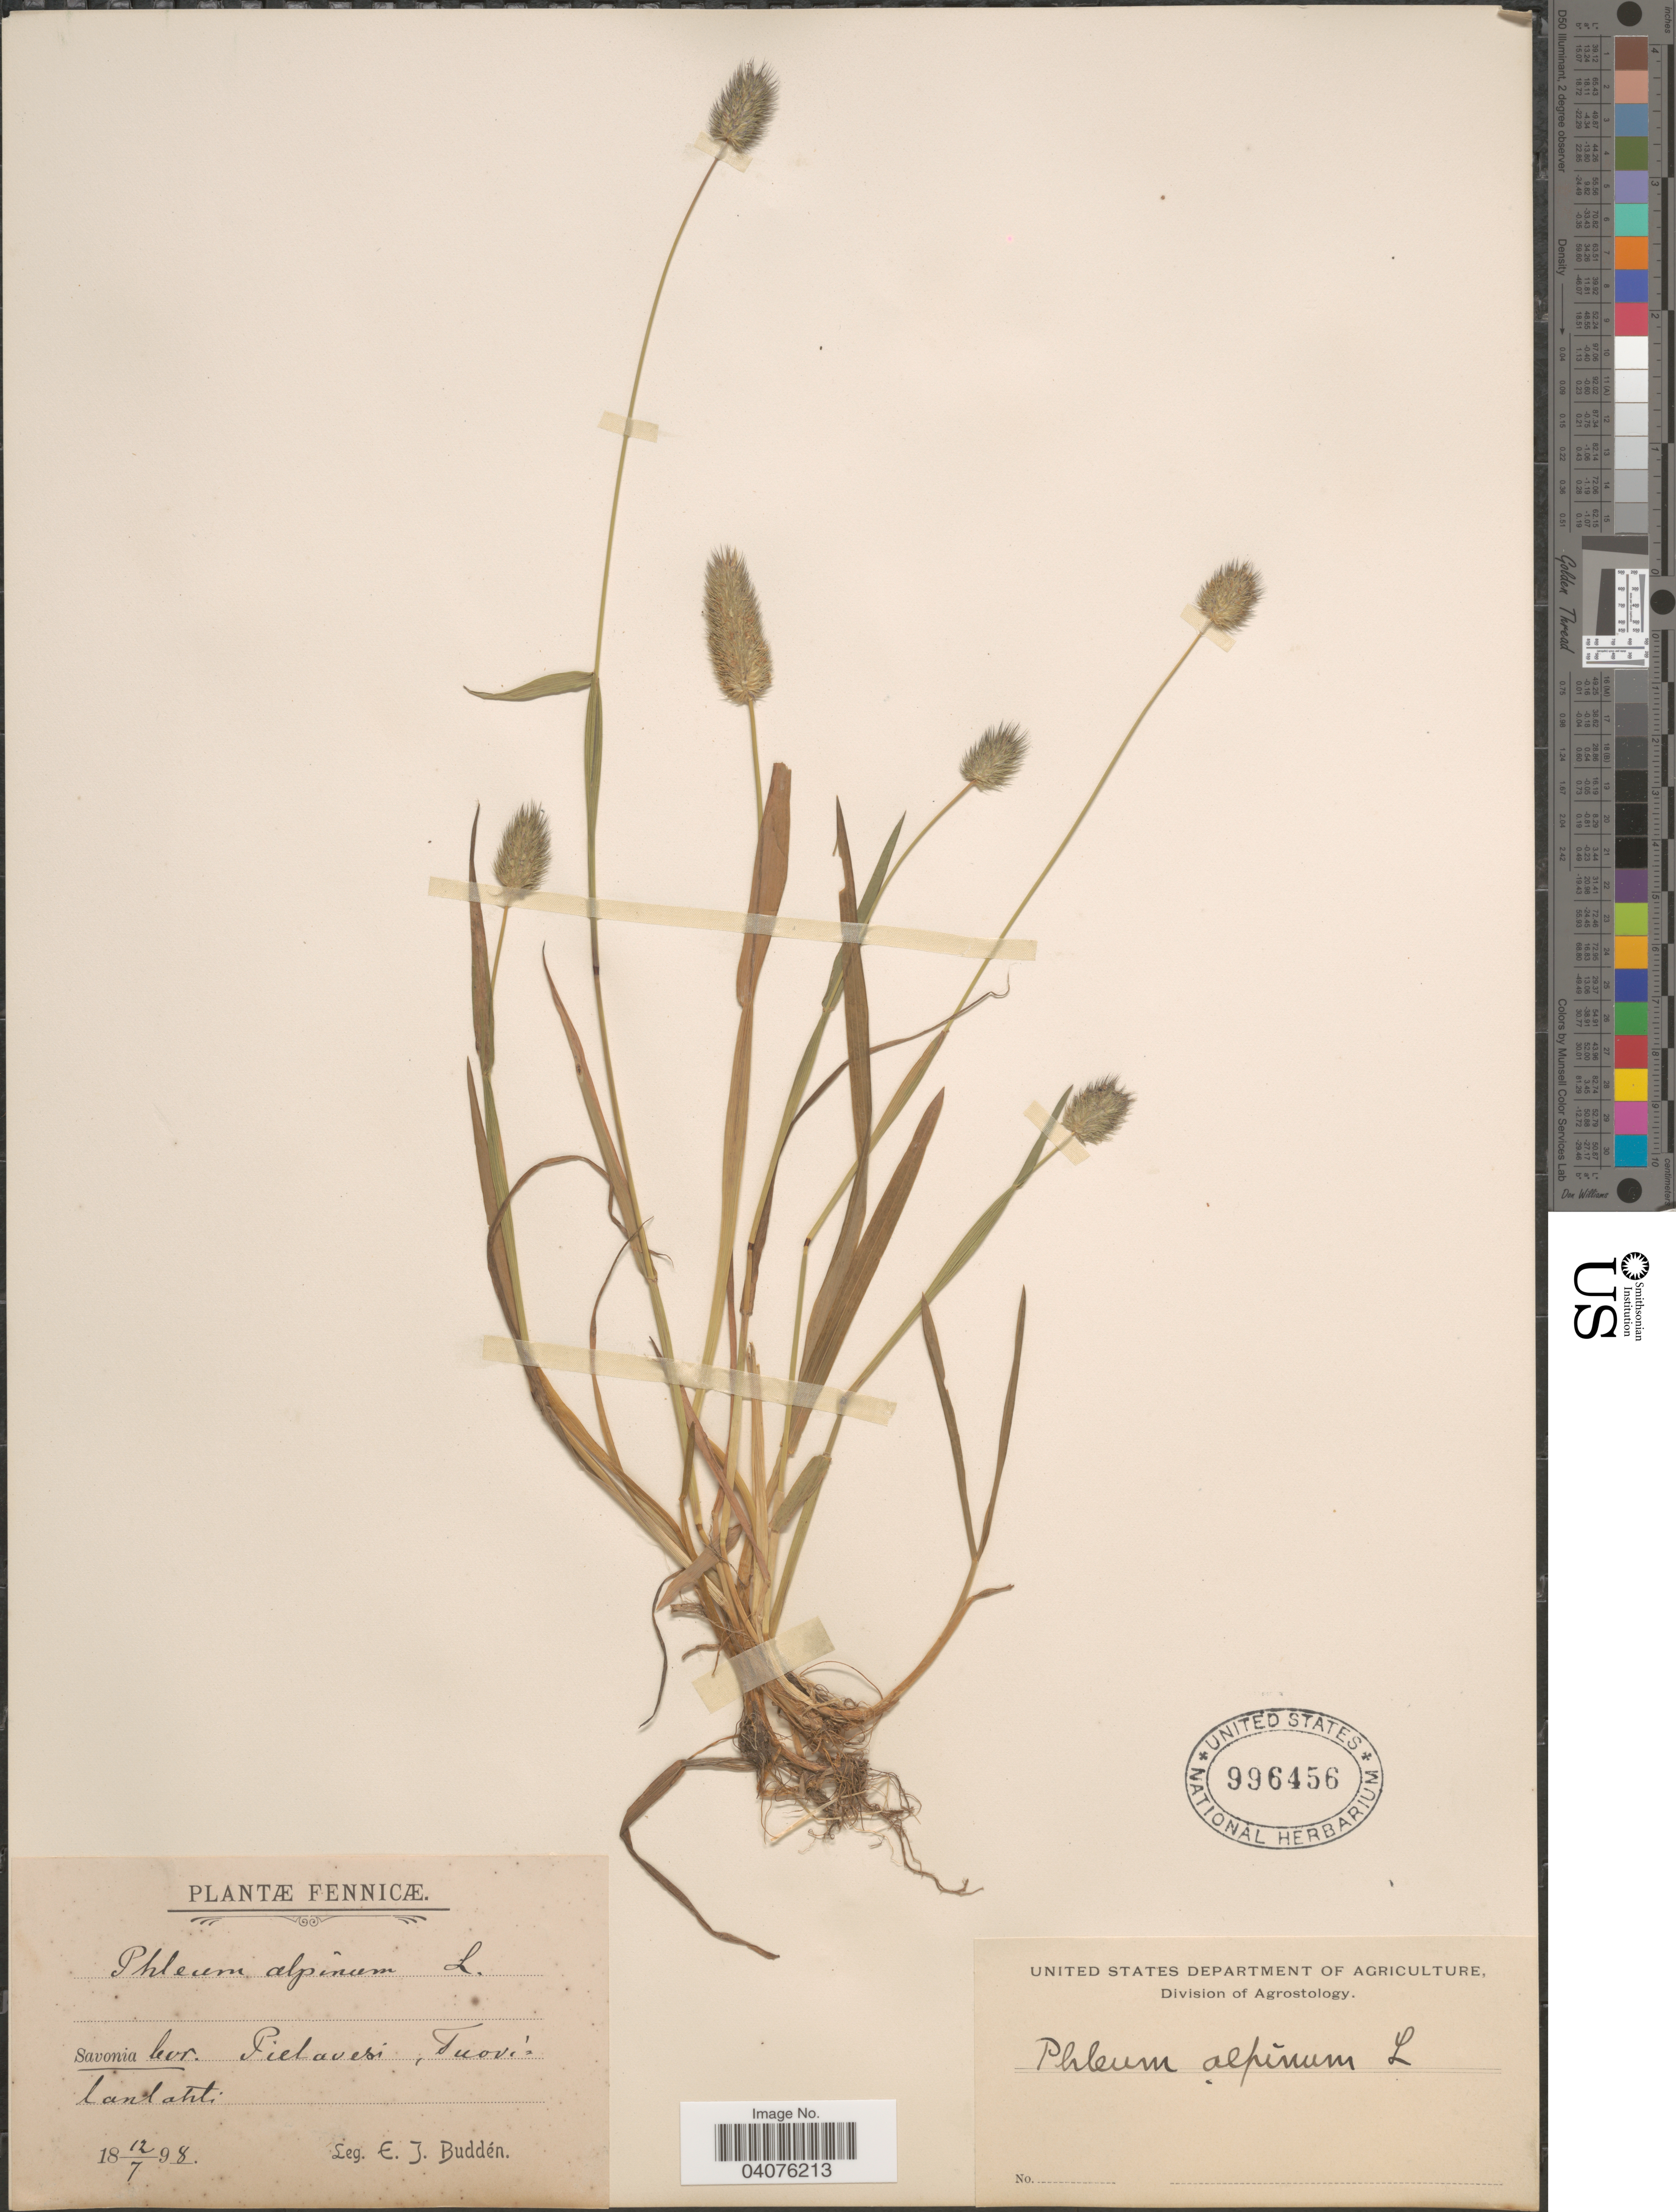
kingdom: Plantae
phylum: Tracheophyta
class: Liliopsida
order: Poales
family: Poaceae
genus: Phleum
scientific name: Phleum alpinum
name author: L.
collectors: E. Buddén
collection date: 1898-07-12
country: Finland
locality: Savonia bor. Pielavesi, Tuovilanlahti.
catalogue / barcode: US 996456